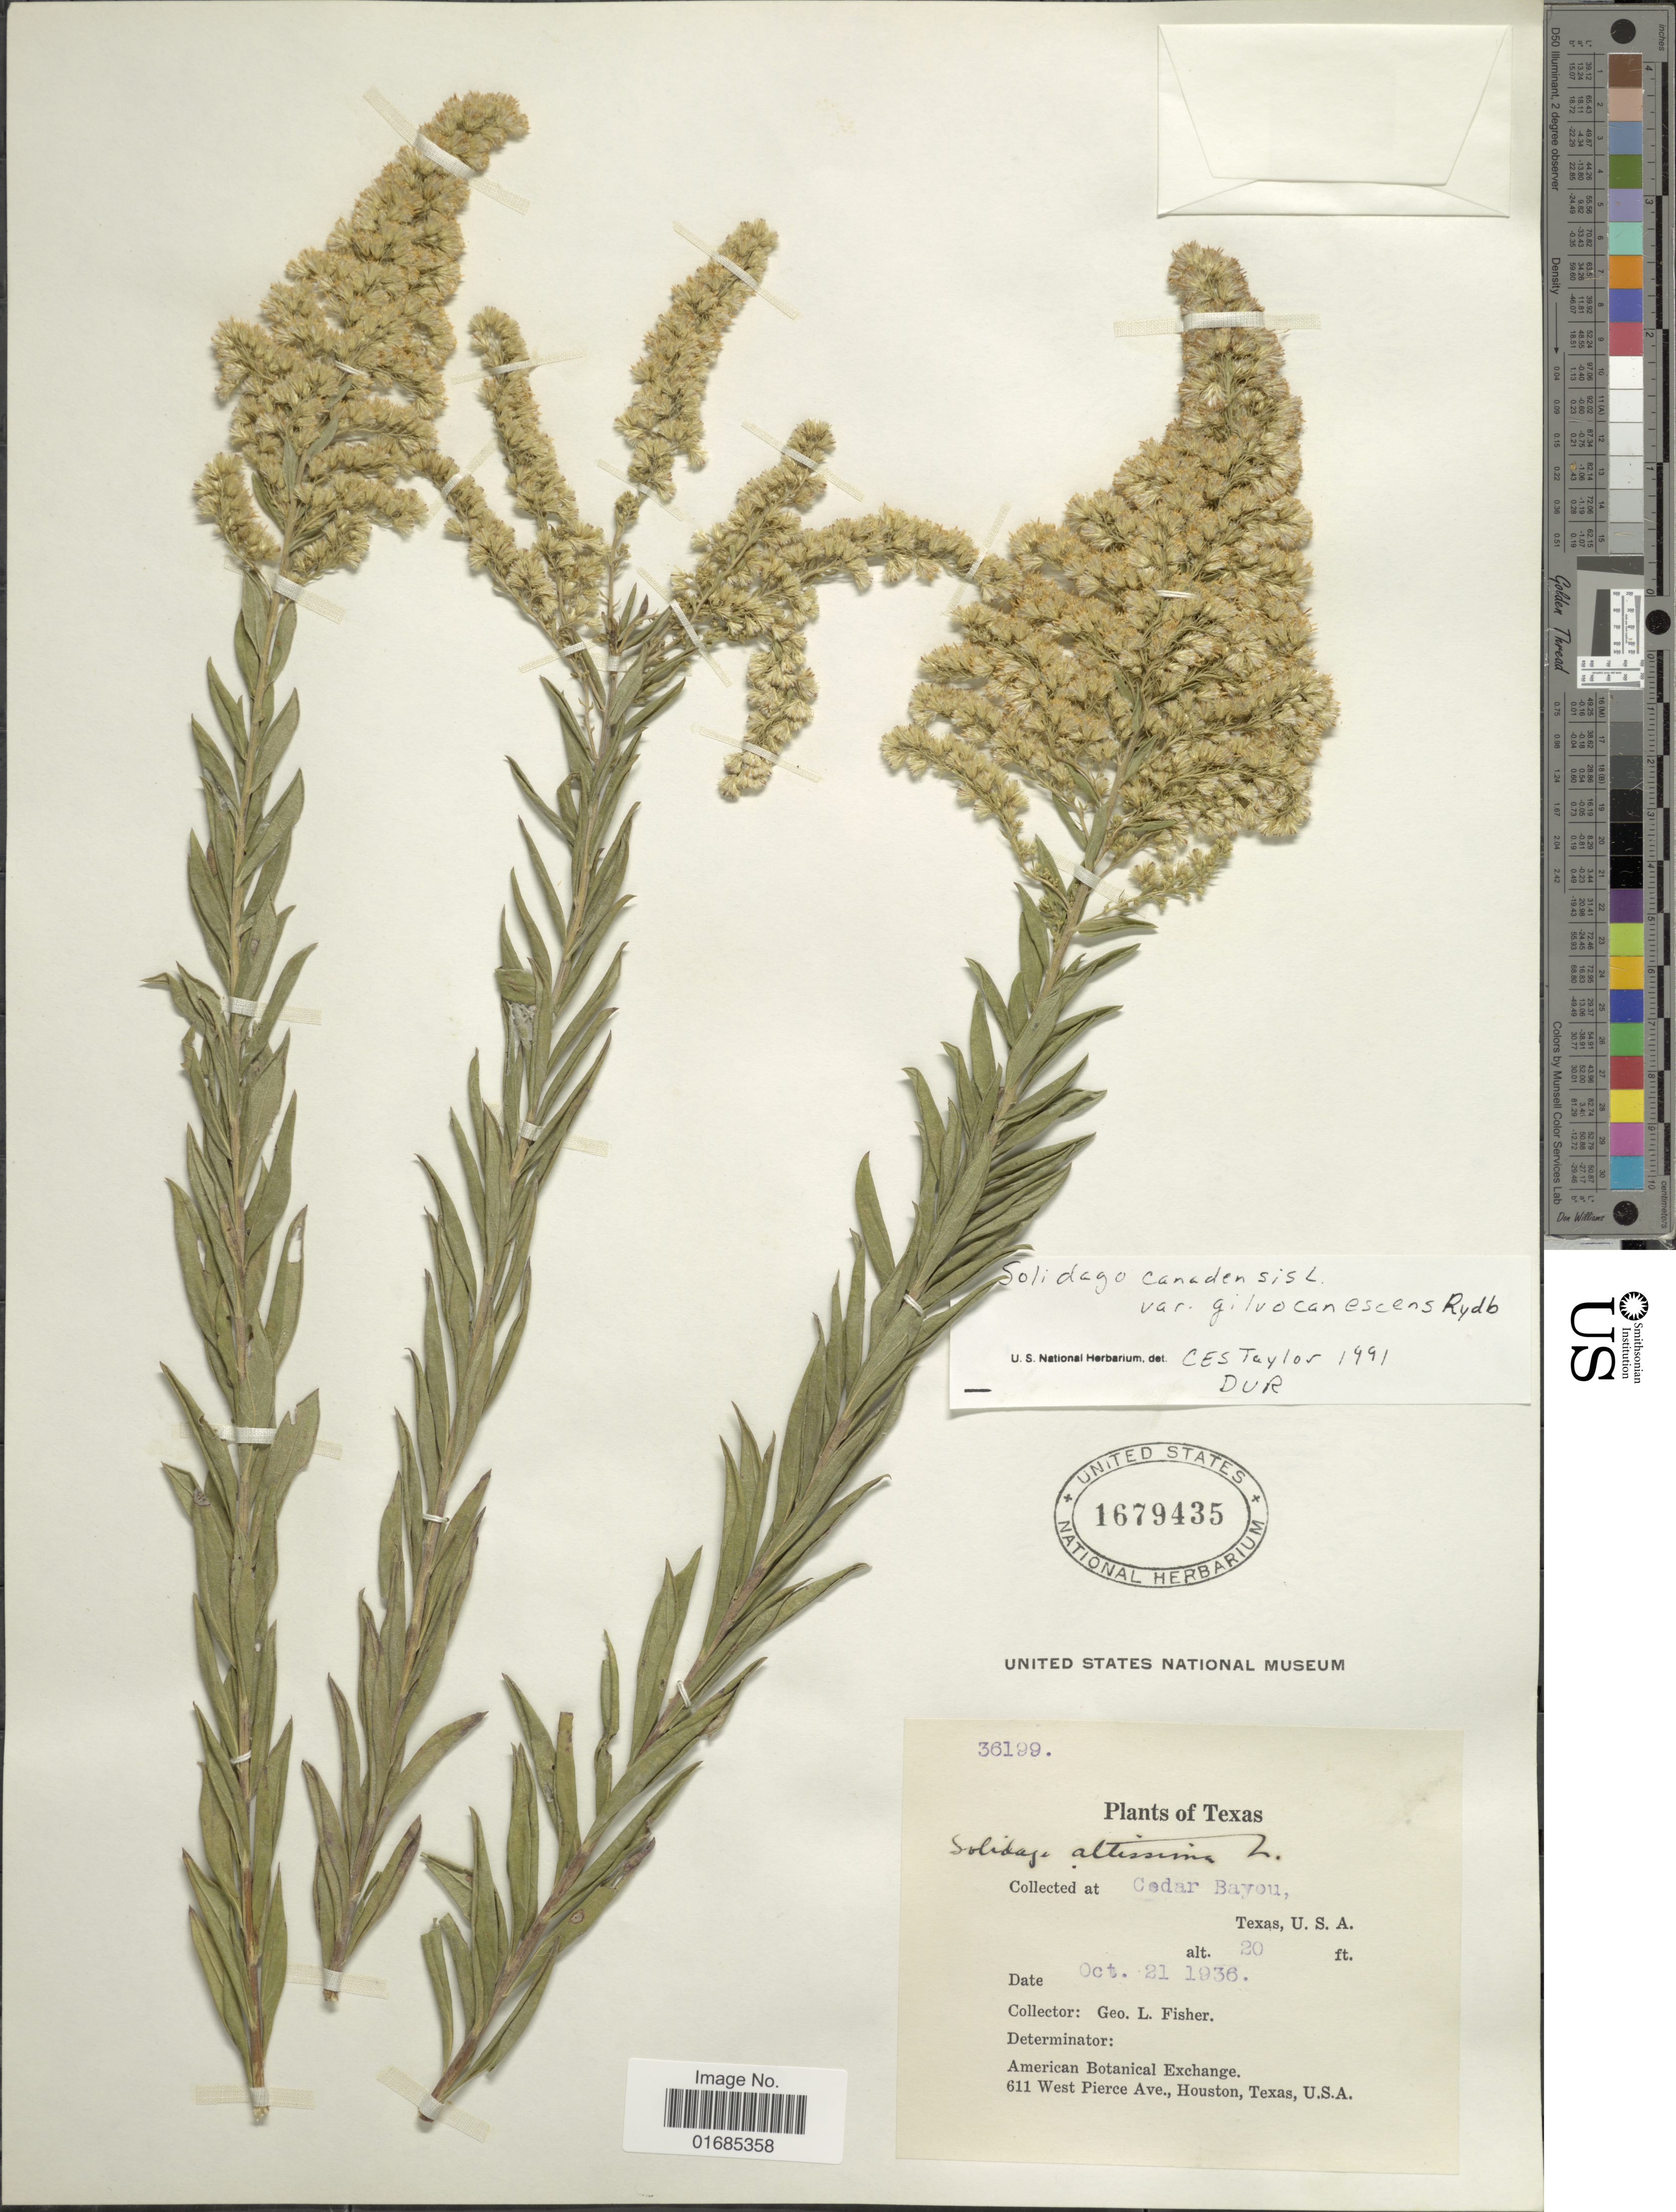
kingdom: Plantae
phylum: Tracheophyta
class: Magnoliopsida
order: Asterales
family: Asteraceae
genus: Solidago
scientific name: Solidago canadensis var. gilvocanescens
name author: Rydb.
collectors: G. L. Fisher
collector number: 36199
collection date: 1936-10-21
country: United States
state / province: Texas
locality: Cedar Bayou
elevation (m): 6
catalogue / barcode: US 1679435